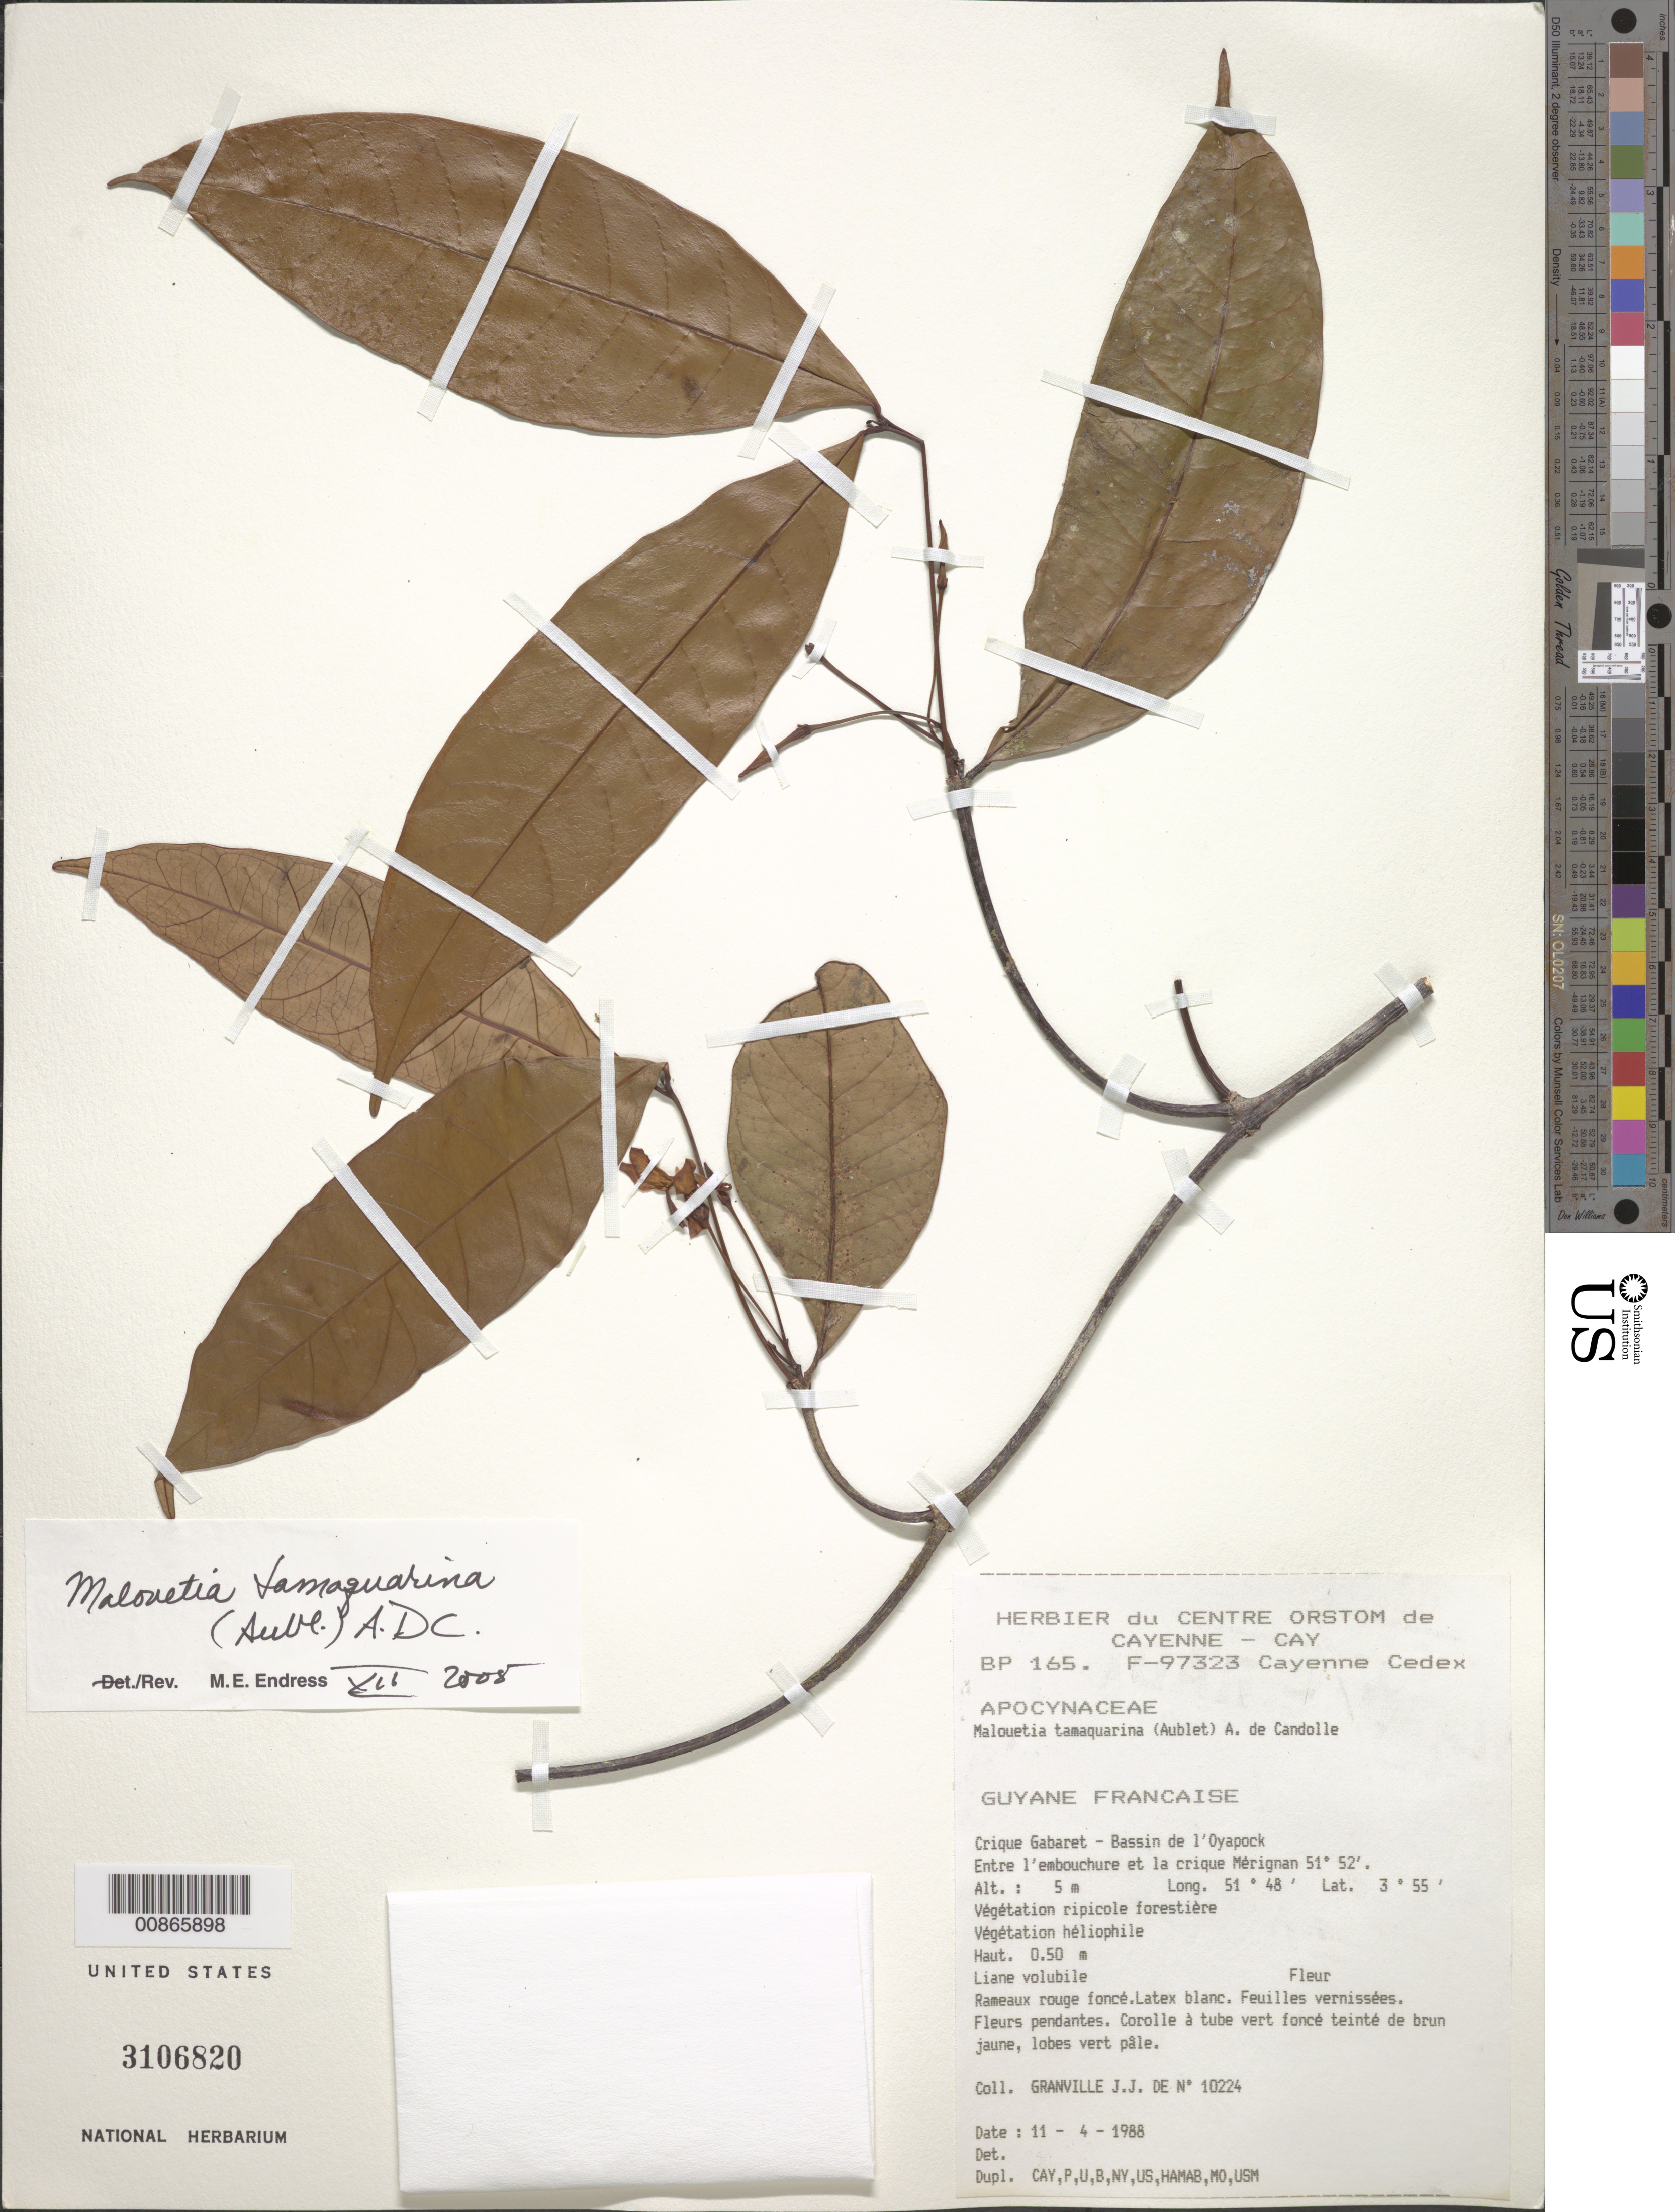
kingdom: Plantae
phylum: Tracheophyta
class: Magnoliopsida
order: Gentianales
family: Apocynaceae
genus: Malouetia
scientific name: Malouetia tamaquarina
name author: (Aubl.) A. DC.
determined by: Endress, Mary E.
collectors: J.-J. de Granville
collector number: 10224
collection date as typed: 11-Apr-88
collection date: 1988-04-11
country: French Guiana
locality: Crique Gabaret, Bassin de l'Oyapock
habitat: Vegetation ripicole forestiere, vegetation heliophile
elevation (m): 5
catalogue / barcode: US 3106820